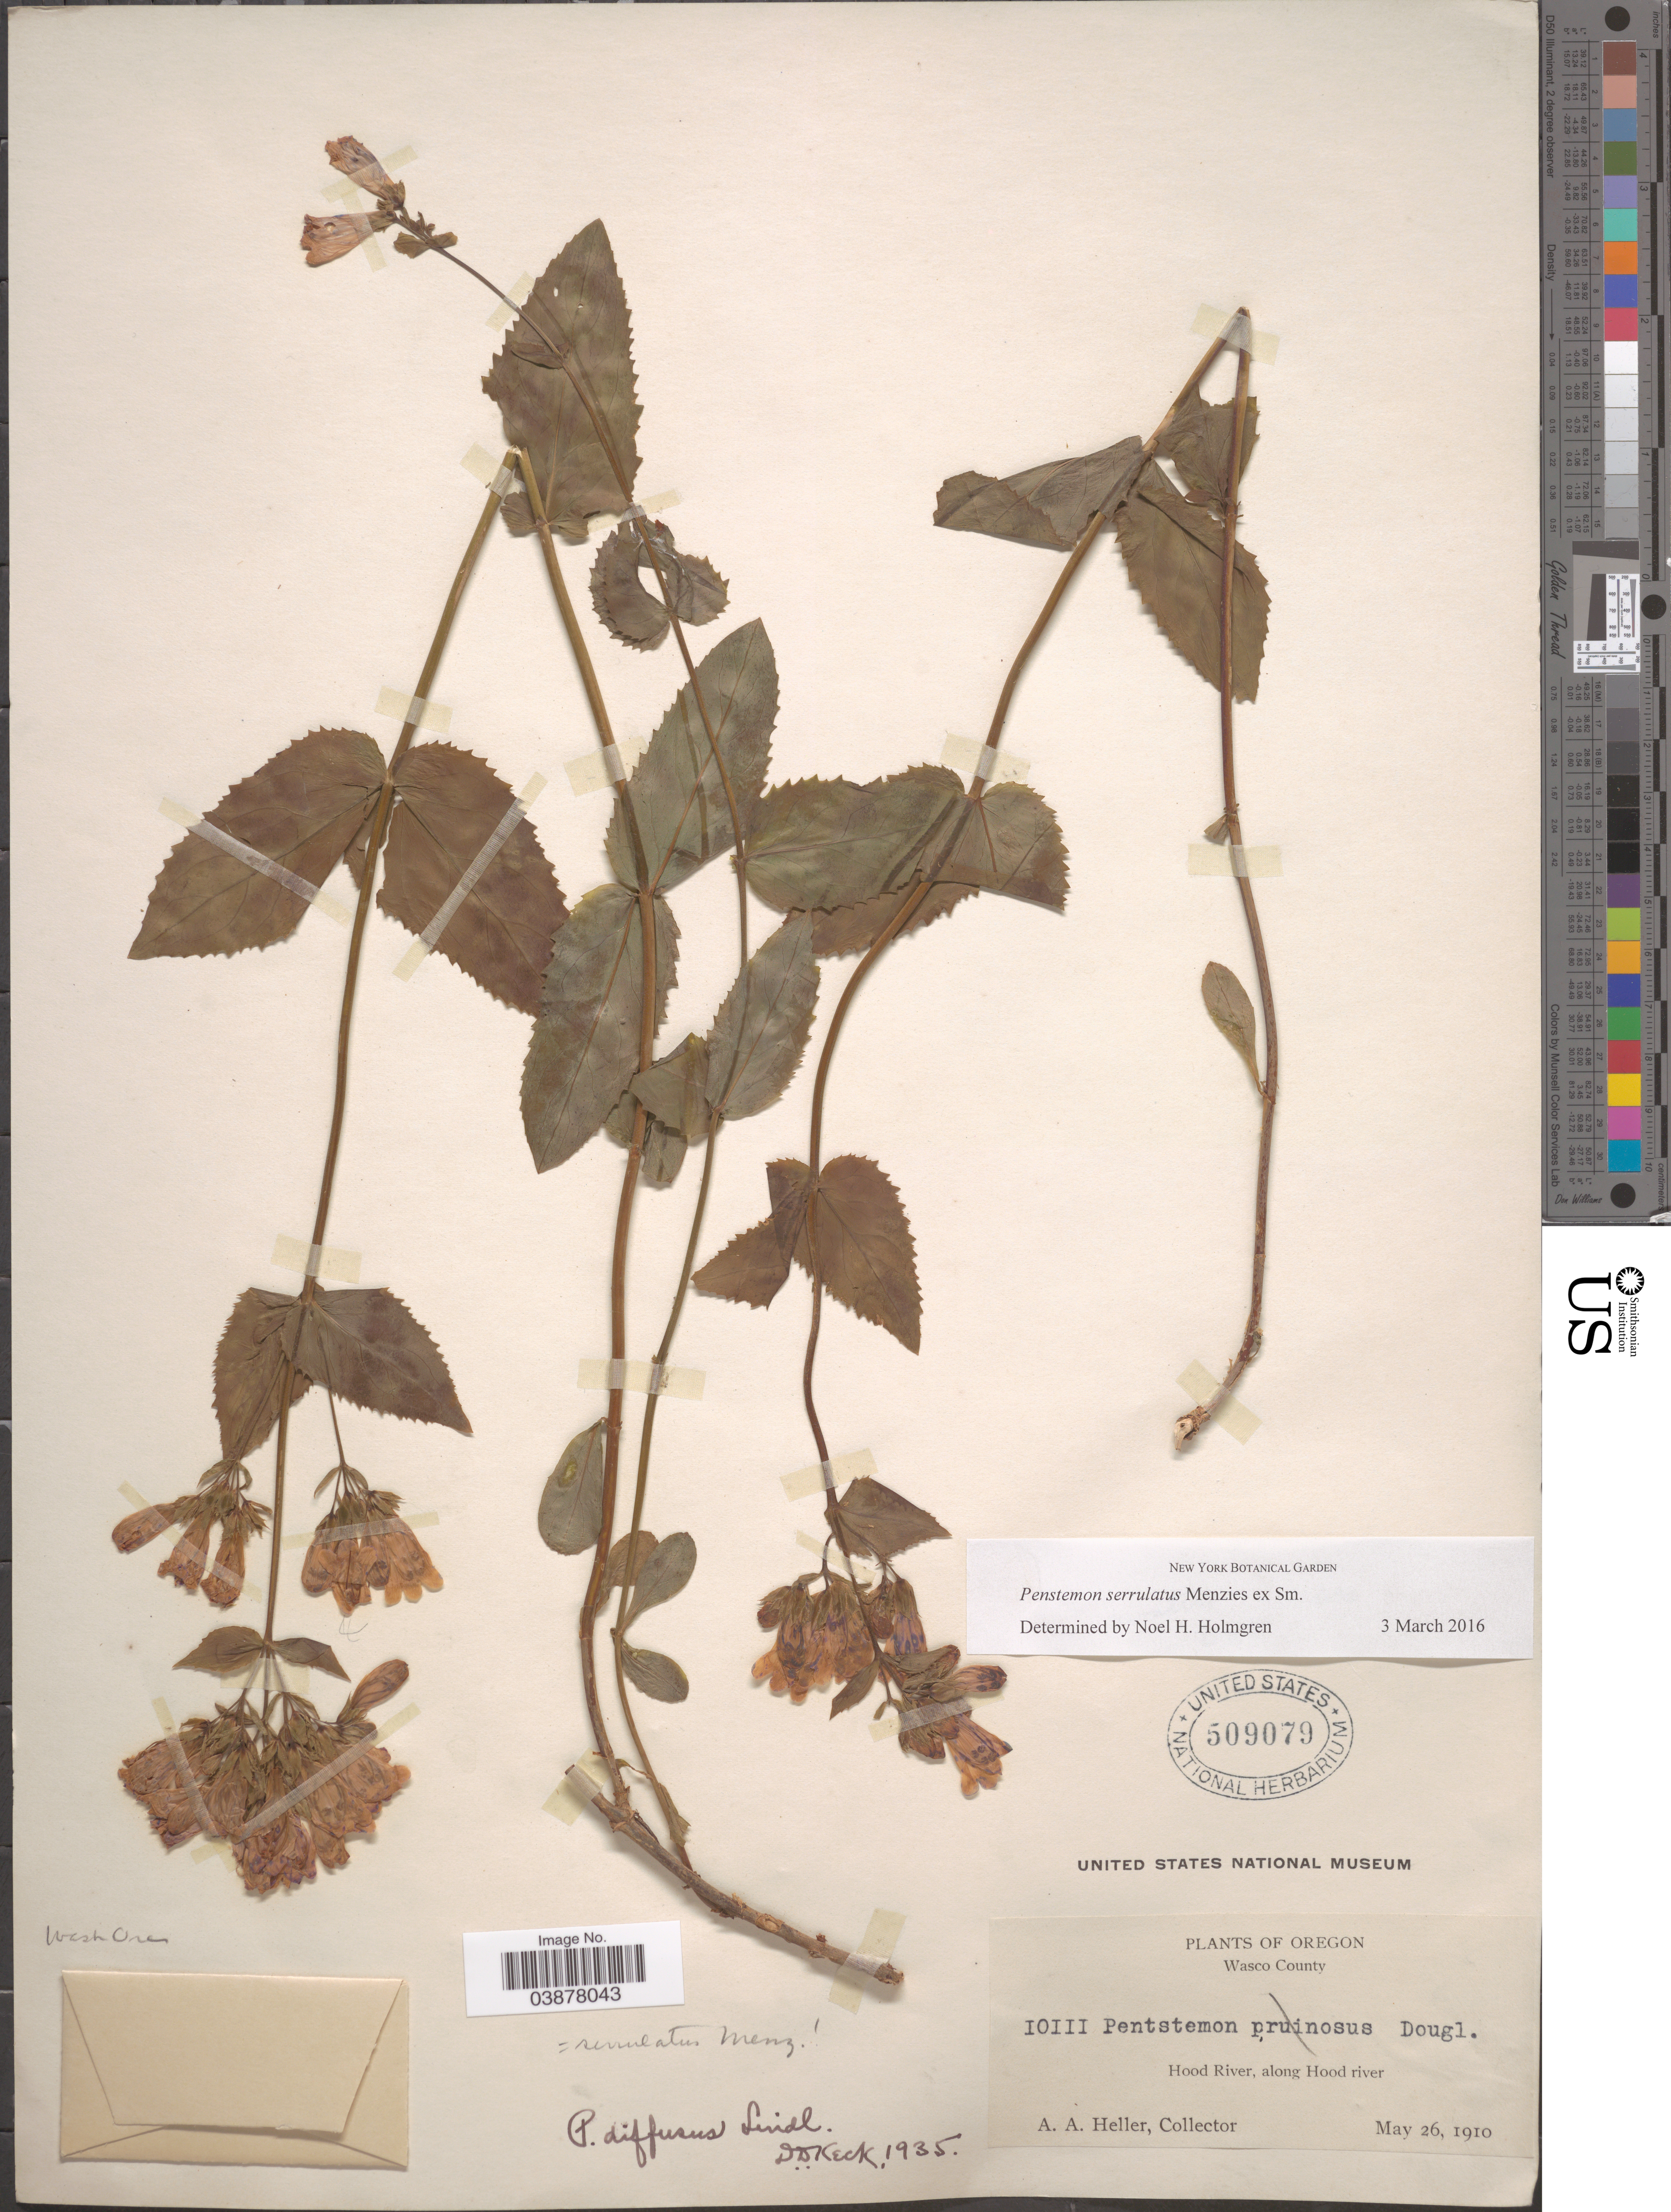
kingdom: Plantae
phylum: Tracheophyta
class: Magnoliopsida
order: Lamiales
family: Plantaginaceae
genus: Penstemon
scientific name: Penstemon serrulatus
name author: Menzies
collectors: A. A. Heller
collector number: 10111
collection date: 1910-05-26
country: United States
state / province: Oregon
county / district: Wasco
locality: Wasco County. Hood River, along Hood River.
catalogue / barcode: US 509079